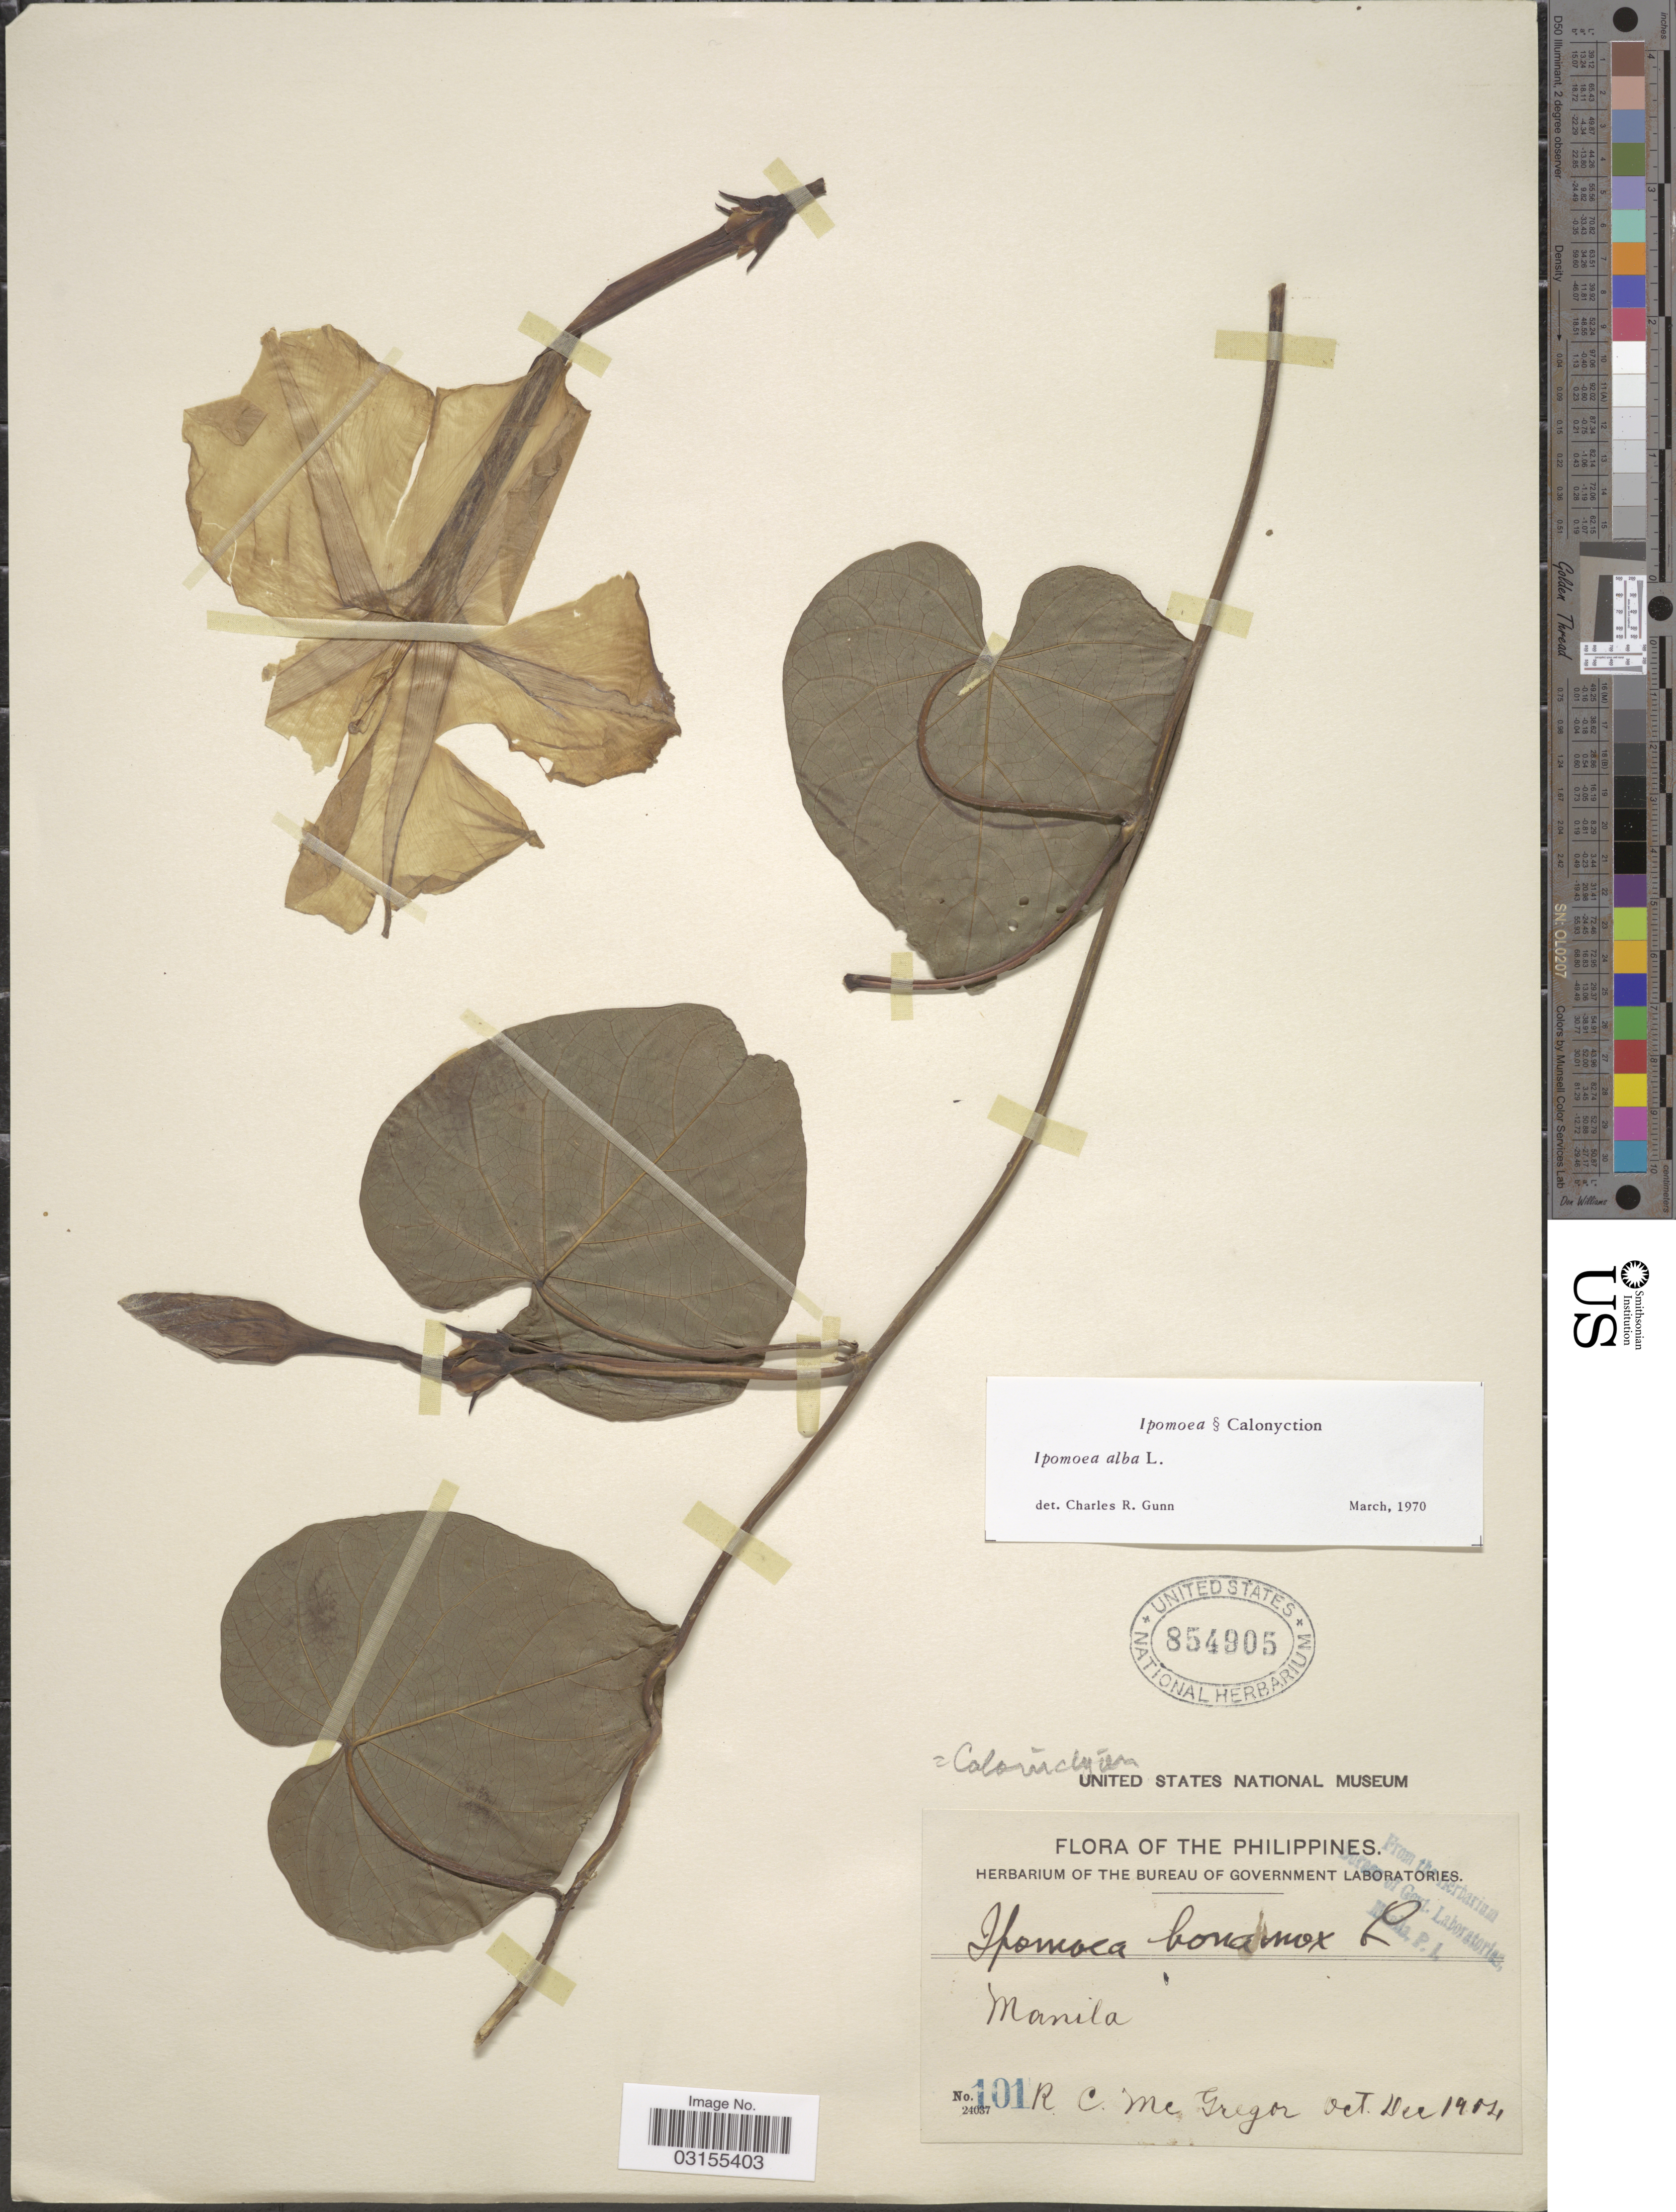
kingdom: Plantae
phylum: Tracheophyta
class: Magnoliopsida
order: Solanales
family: Convolvulaceae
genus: Ipomoea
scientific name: Ipomoea alba L.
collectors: R. C. McGregor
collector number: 101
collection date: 1904-10/1904-12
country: Philippines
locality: Manila.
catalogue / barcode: US 854905